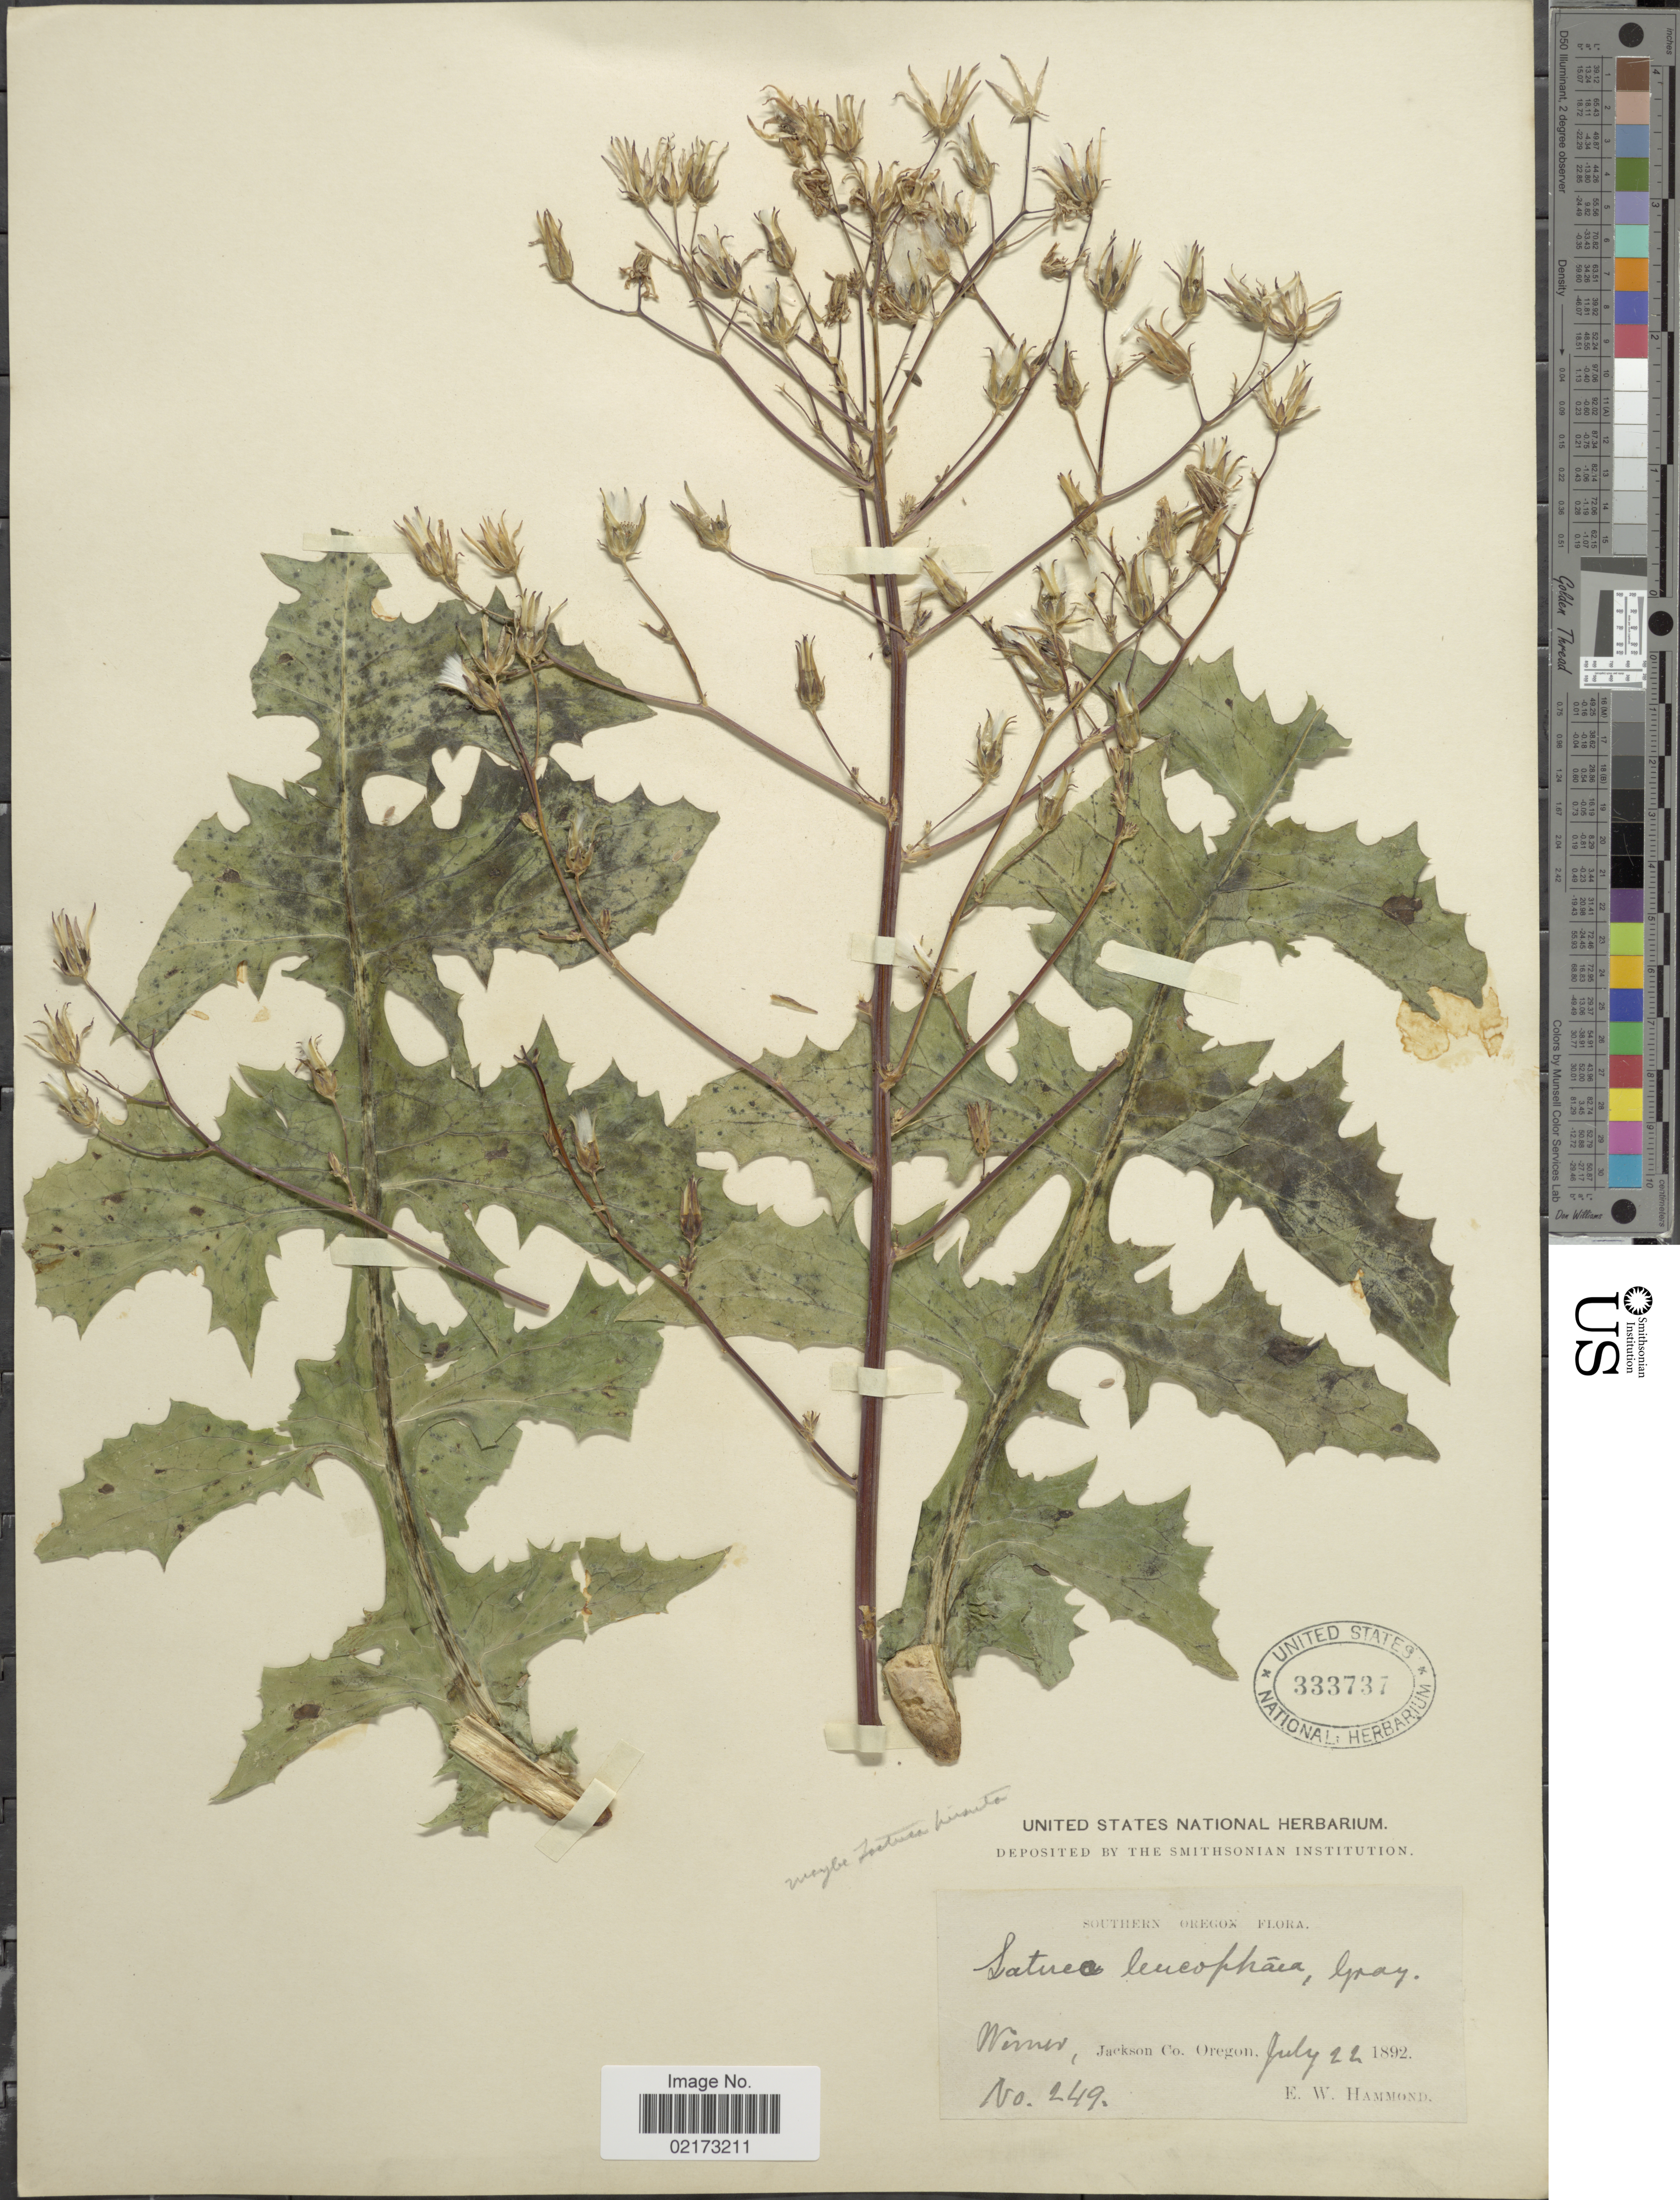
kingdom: Plantae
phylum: Tracheophyta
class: Magnoliopsida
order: Asterales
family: Asteraceae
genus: Lactuca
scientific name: Lactuca hirsuta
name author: Muhl. ex Nutt.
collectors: E. Hammond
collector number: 249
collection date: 1892-07-22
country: United States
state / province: Oregon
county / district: Jackson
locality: Southern Oregon, Wimer, Jackson Co.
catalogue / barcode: US 333737